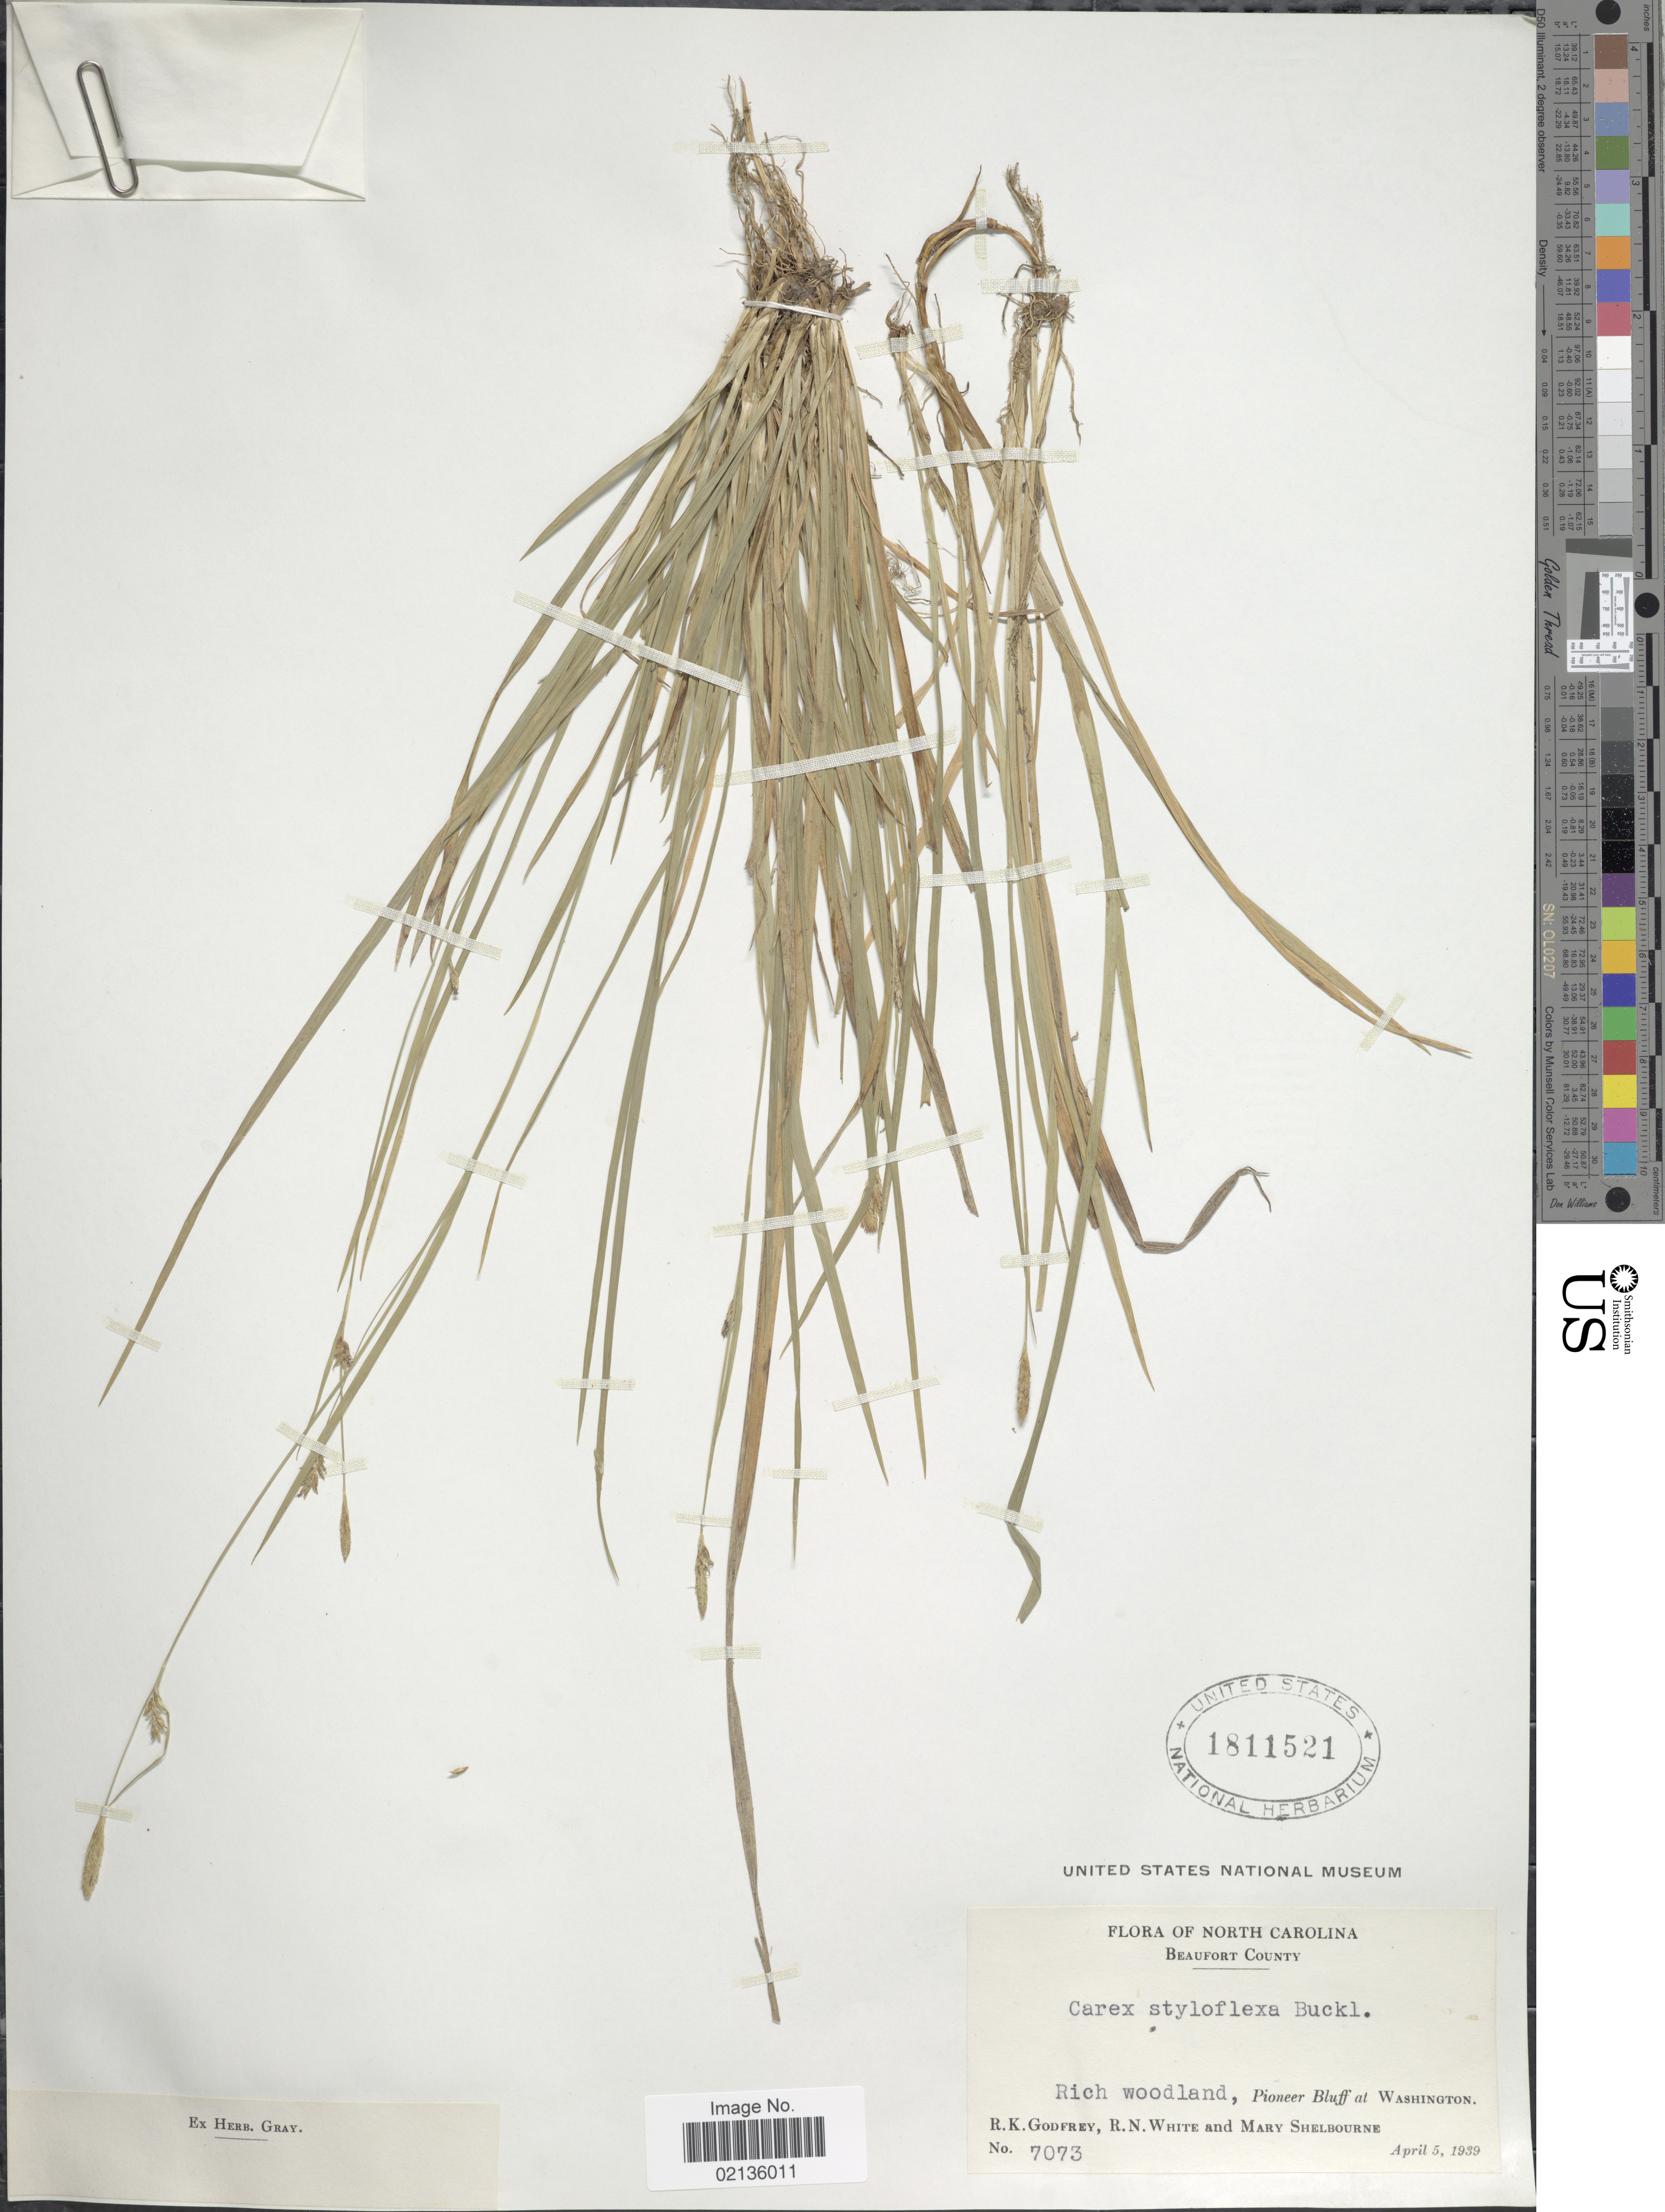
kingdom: Plantae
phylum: Tracheophyta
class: Liliopsida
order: Poales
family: Cyperaceae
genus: Carex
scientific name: Carex styloflexa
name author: Buckley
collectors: R. K. Godfrey, R. N. White & M. Shelbourne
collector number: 7073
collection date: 1939-04-05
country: United States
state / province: North Carolina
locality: Beaufort County, Rich woodland, Pioneer Bluff at Washington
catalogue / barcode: US 1811521